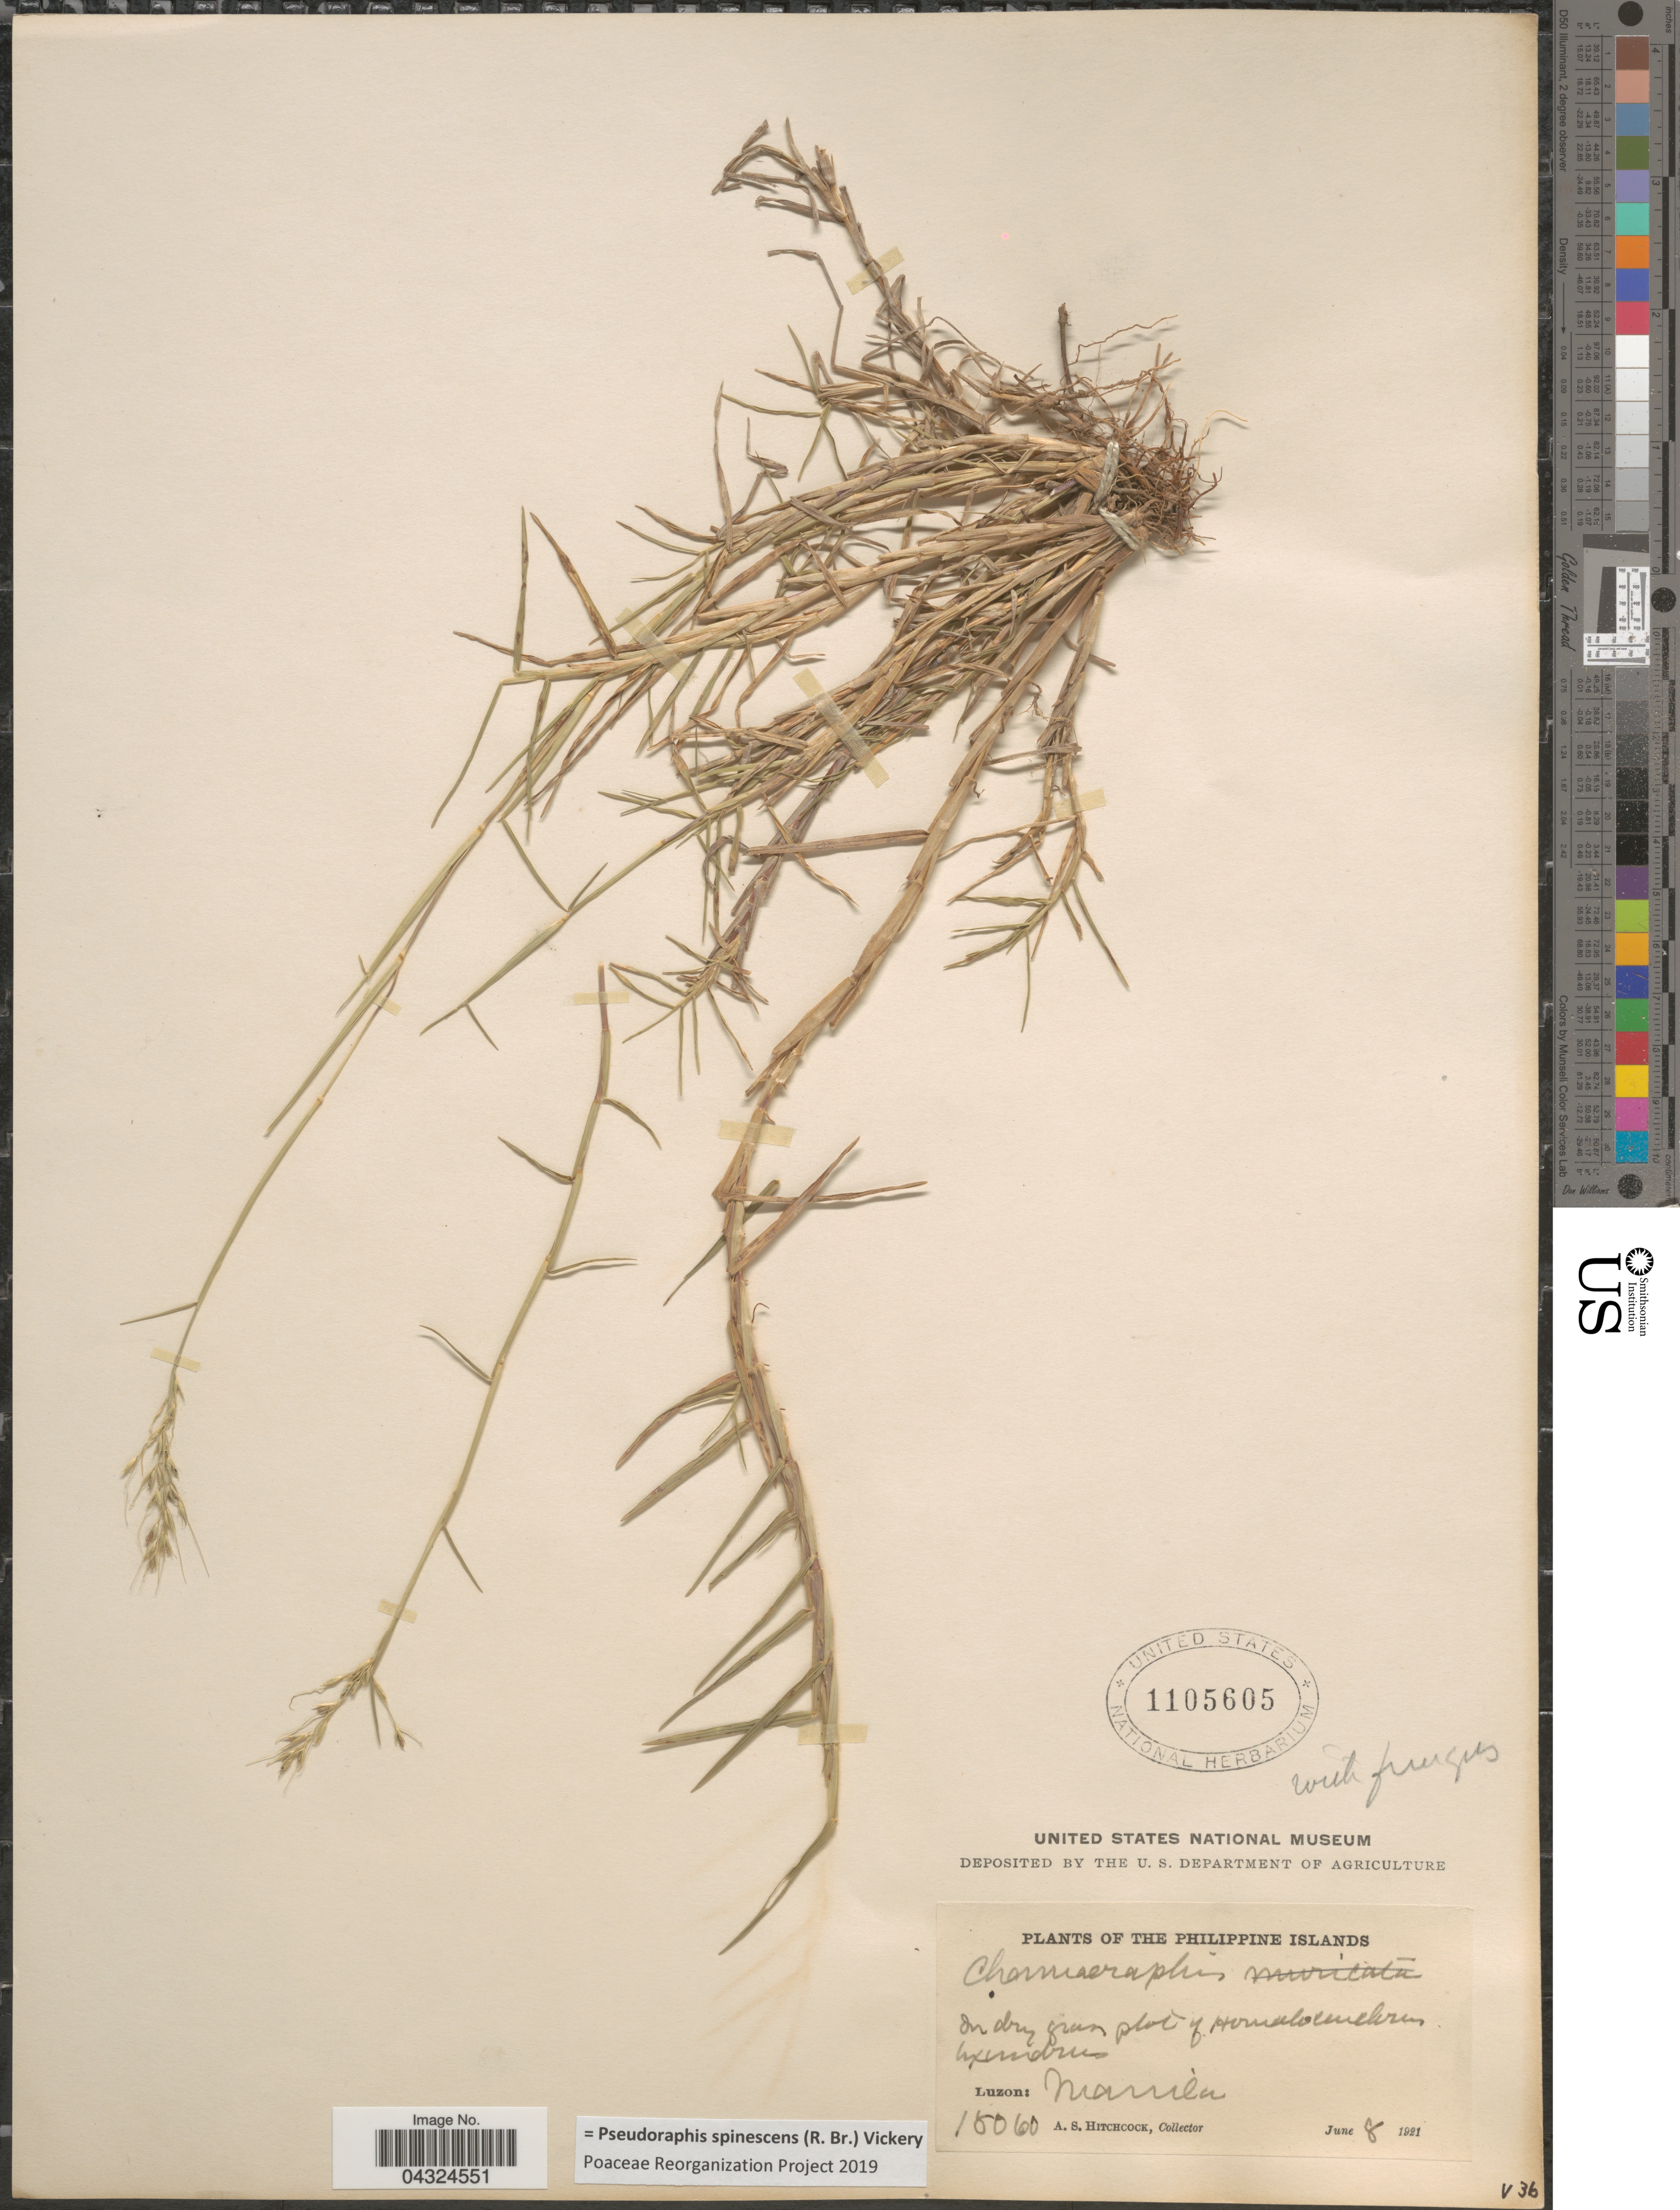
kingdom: Plantae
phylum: Tracheophyta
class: Liliopsida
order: Poales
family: Poaceae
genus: Pseudoraphis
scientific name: Pseudoraphis spinescens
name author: (R. Br.) Vickery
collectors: A. S. Hitchcock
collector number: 15060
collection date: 1921-06-08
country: Philippines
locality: The Philippine Islands. Luzon: Manila.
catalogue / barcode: US 1105605